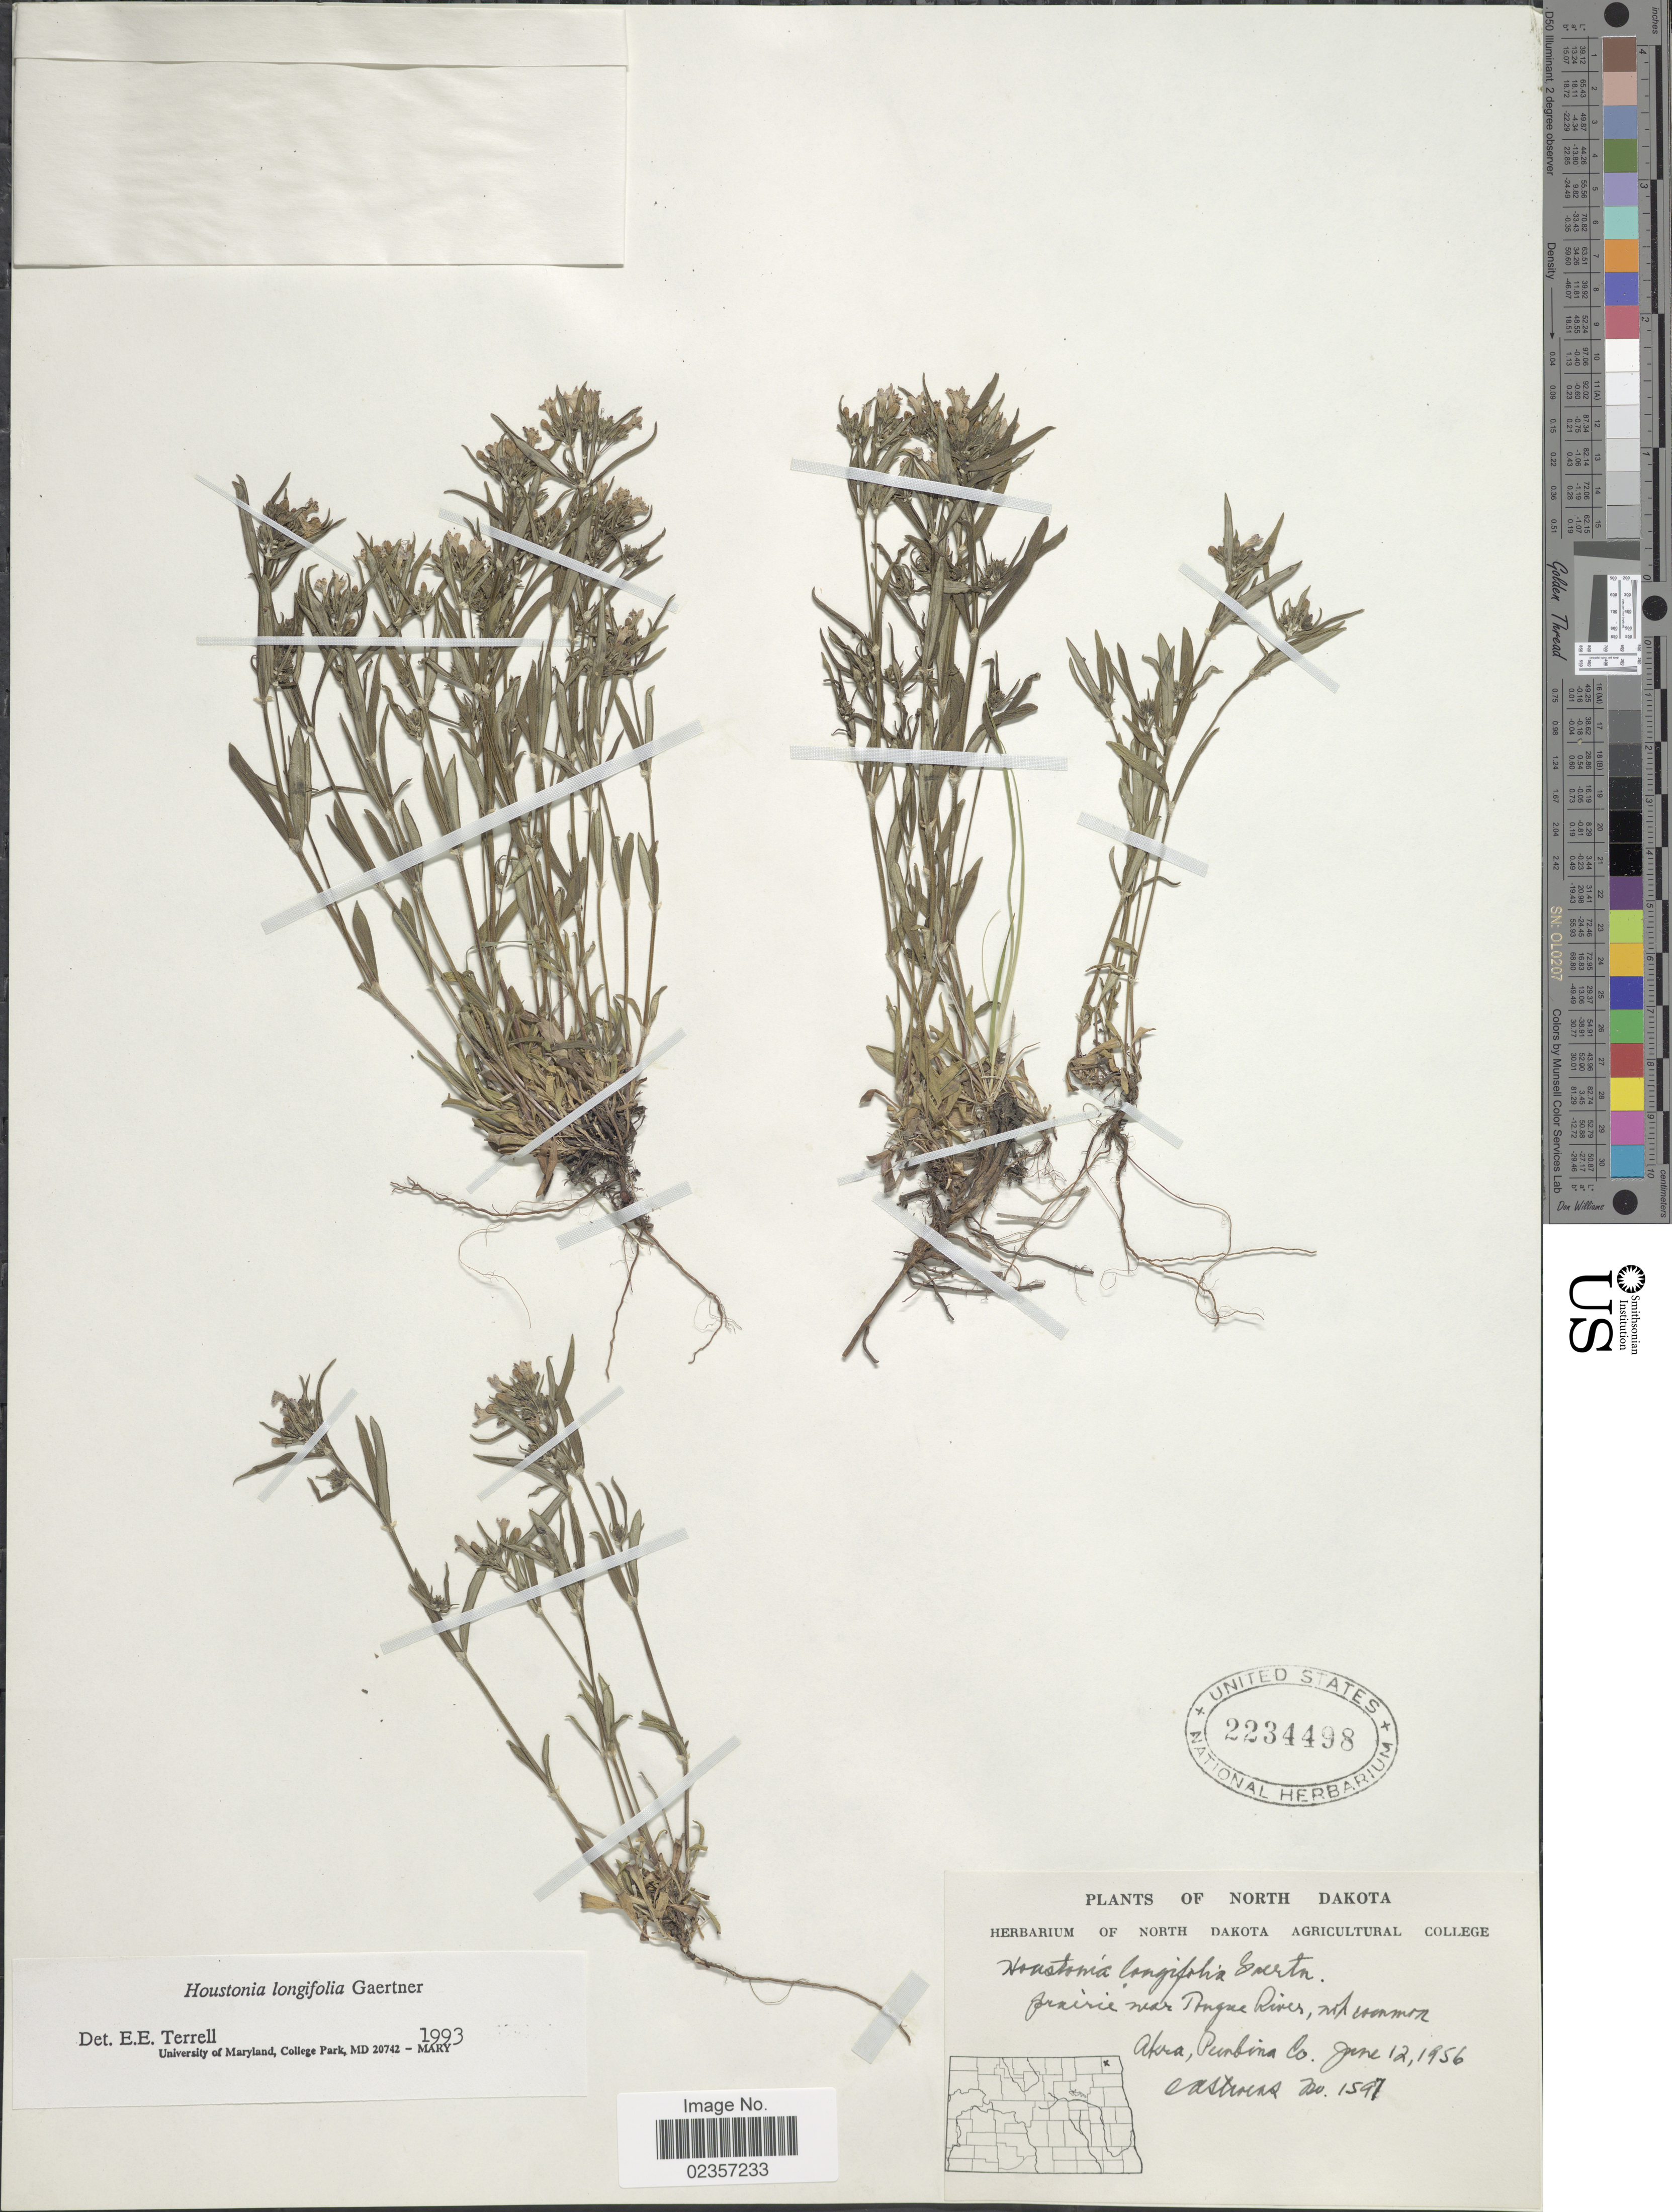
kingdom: Plantae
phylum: Tracheophyta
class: Magnoliopsida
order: Gentianales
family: Rubiaceae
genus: Houstonia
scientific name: Houstonia longifolia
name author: Gaertn.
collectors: O. A. Stevens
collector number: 1597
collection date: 1956-01-12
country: United States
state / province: North Dakota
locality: Prairie near Tongue River, not common Akra, Pembina Co.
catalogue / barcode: US 2234498